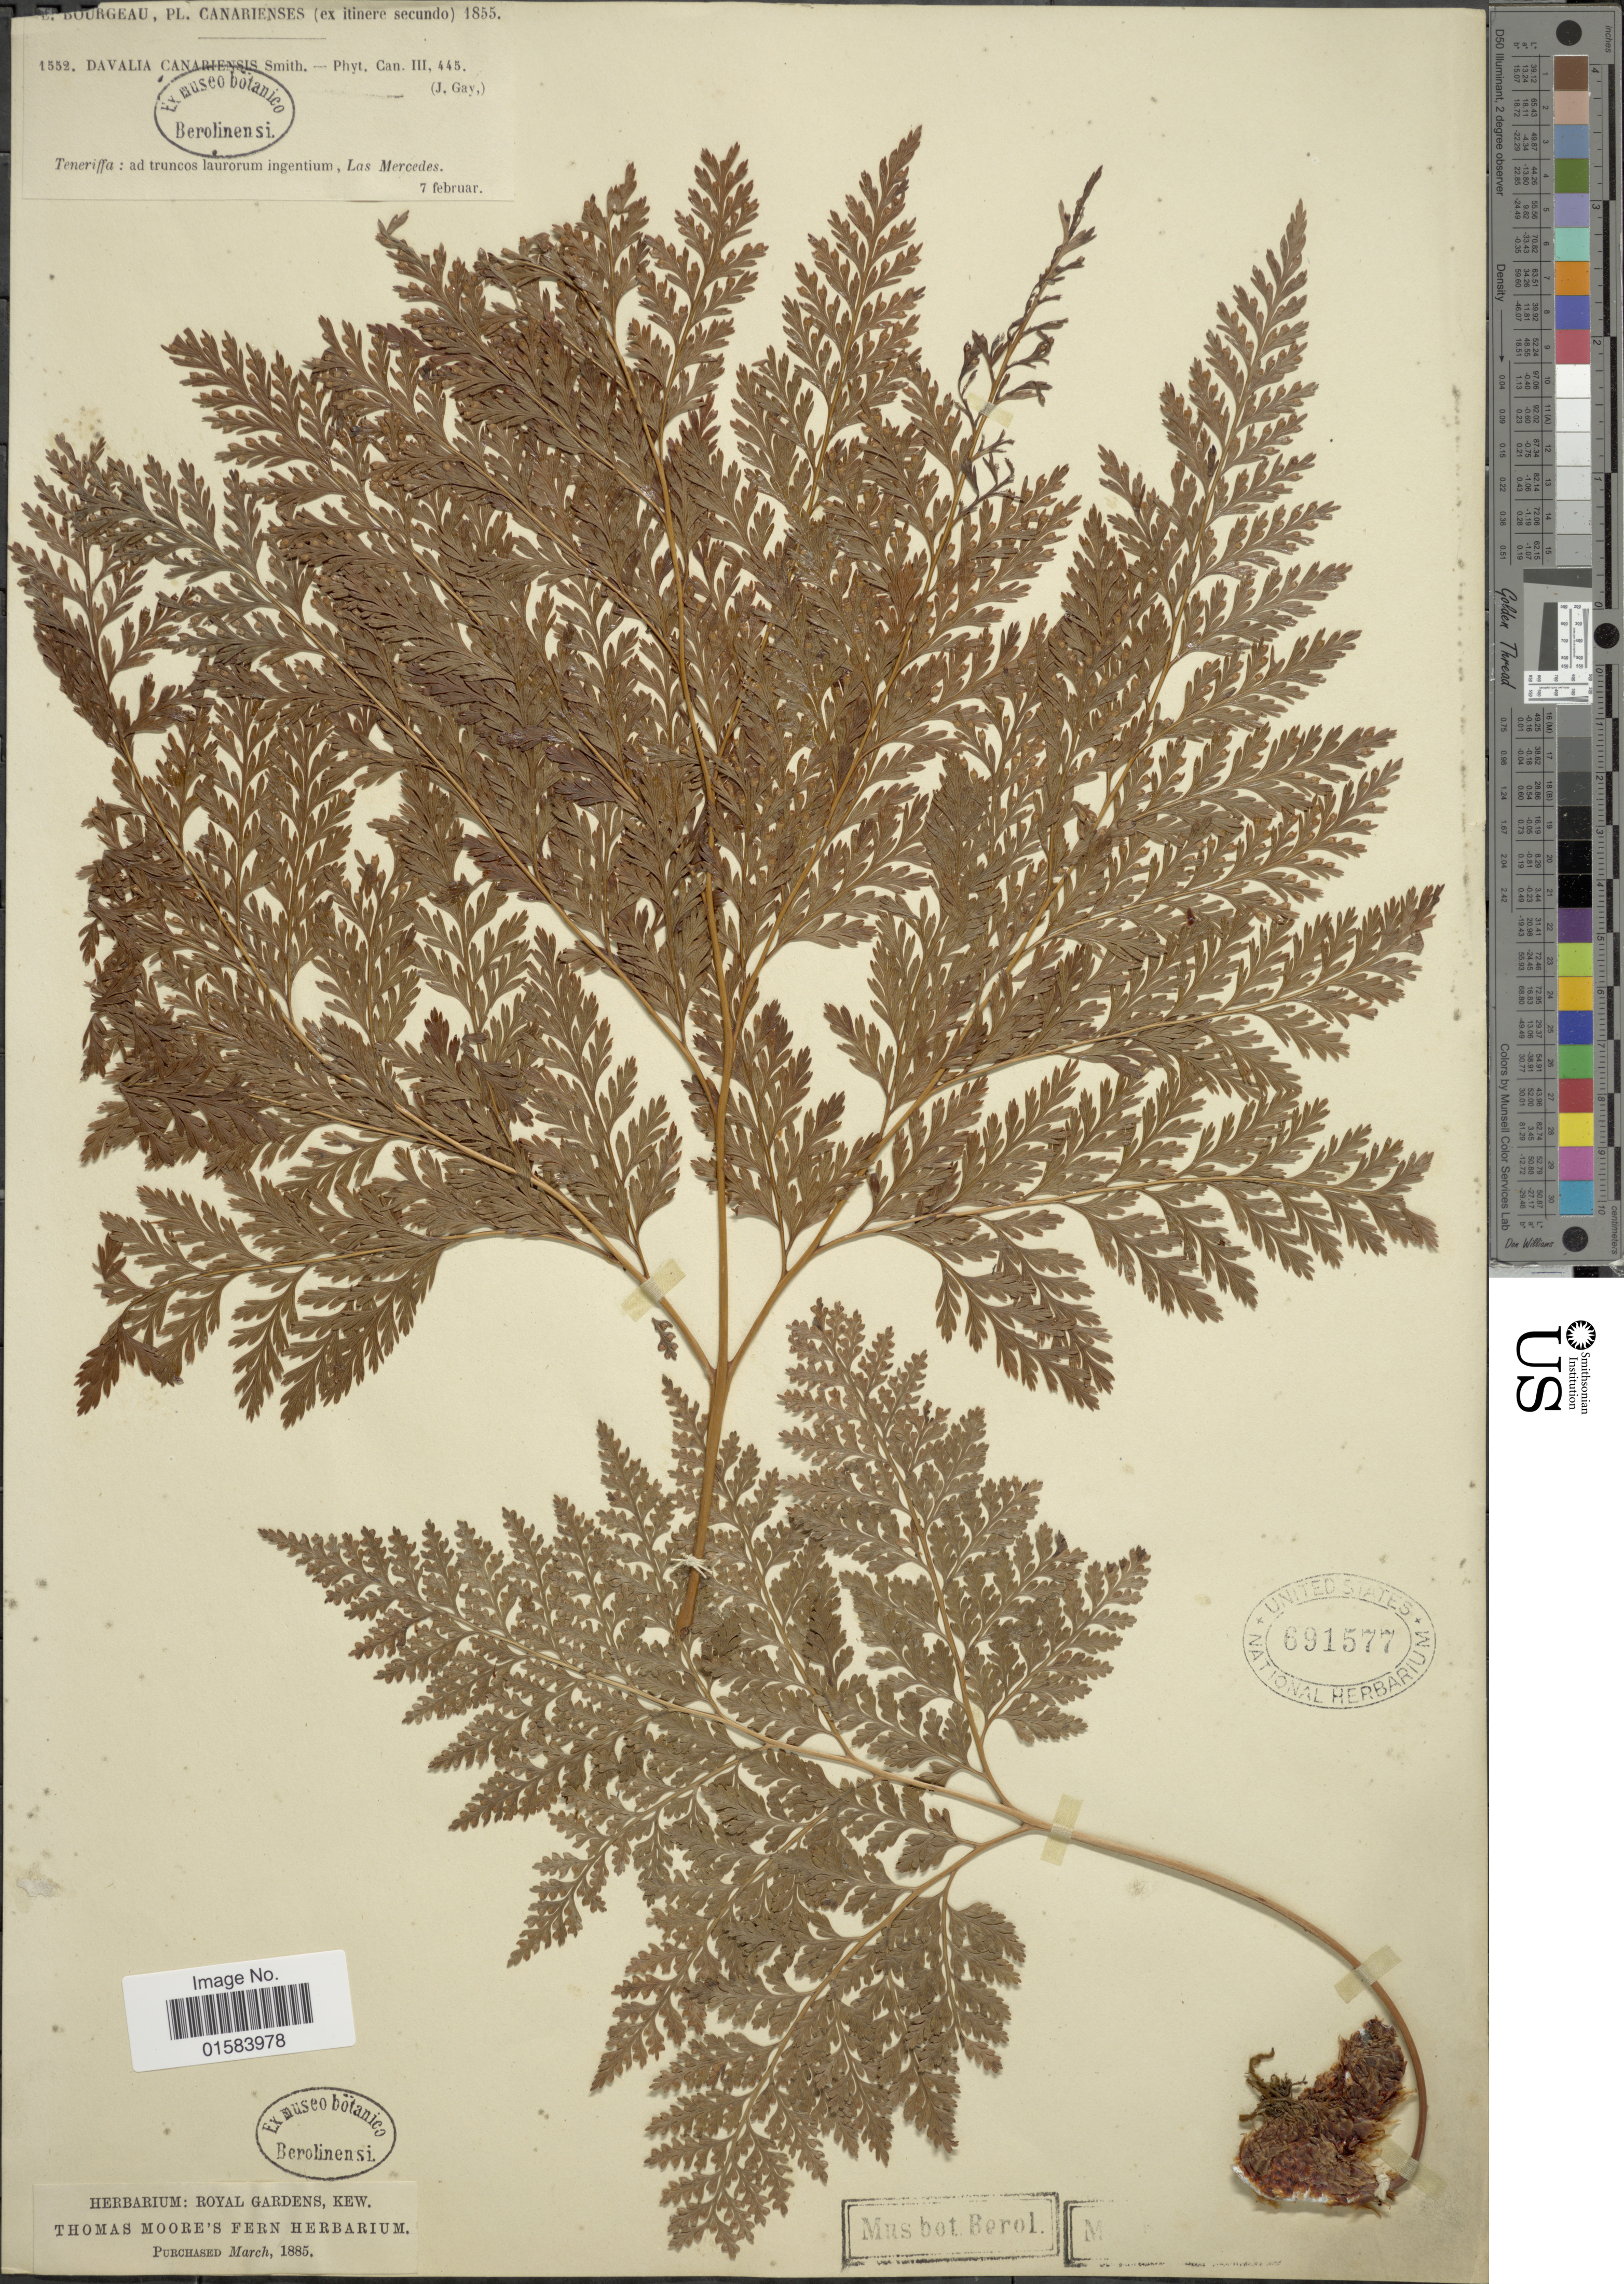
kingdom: Plantae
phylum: Tracheophyta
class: Polypodiopsida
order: Polypodiales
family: Davalliaceae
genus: Davallia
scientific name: Davallia canariensis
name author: (L.) Sm.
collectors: E. Bourgeau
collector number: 1552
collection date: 1855-02-07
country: Spain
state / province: Canarias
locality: Teneriffa: ad truncos laurorum ingentium, Las Mercedes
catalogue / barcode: US 691577